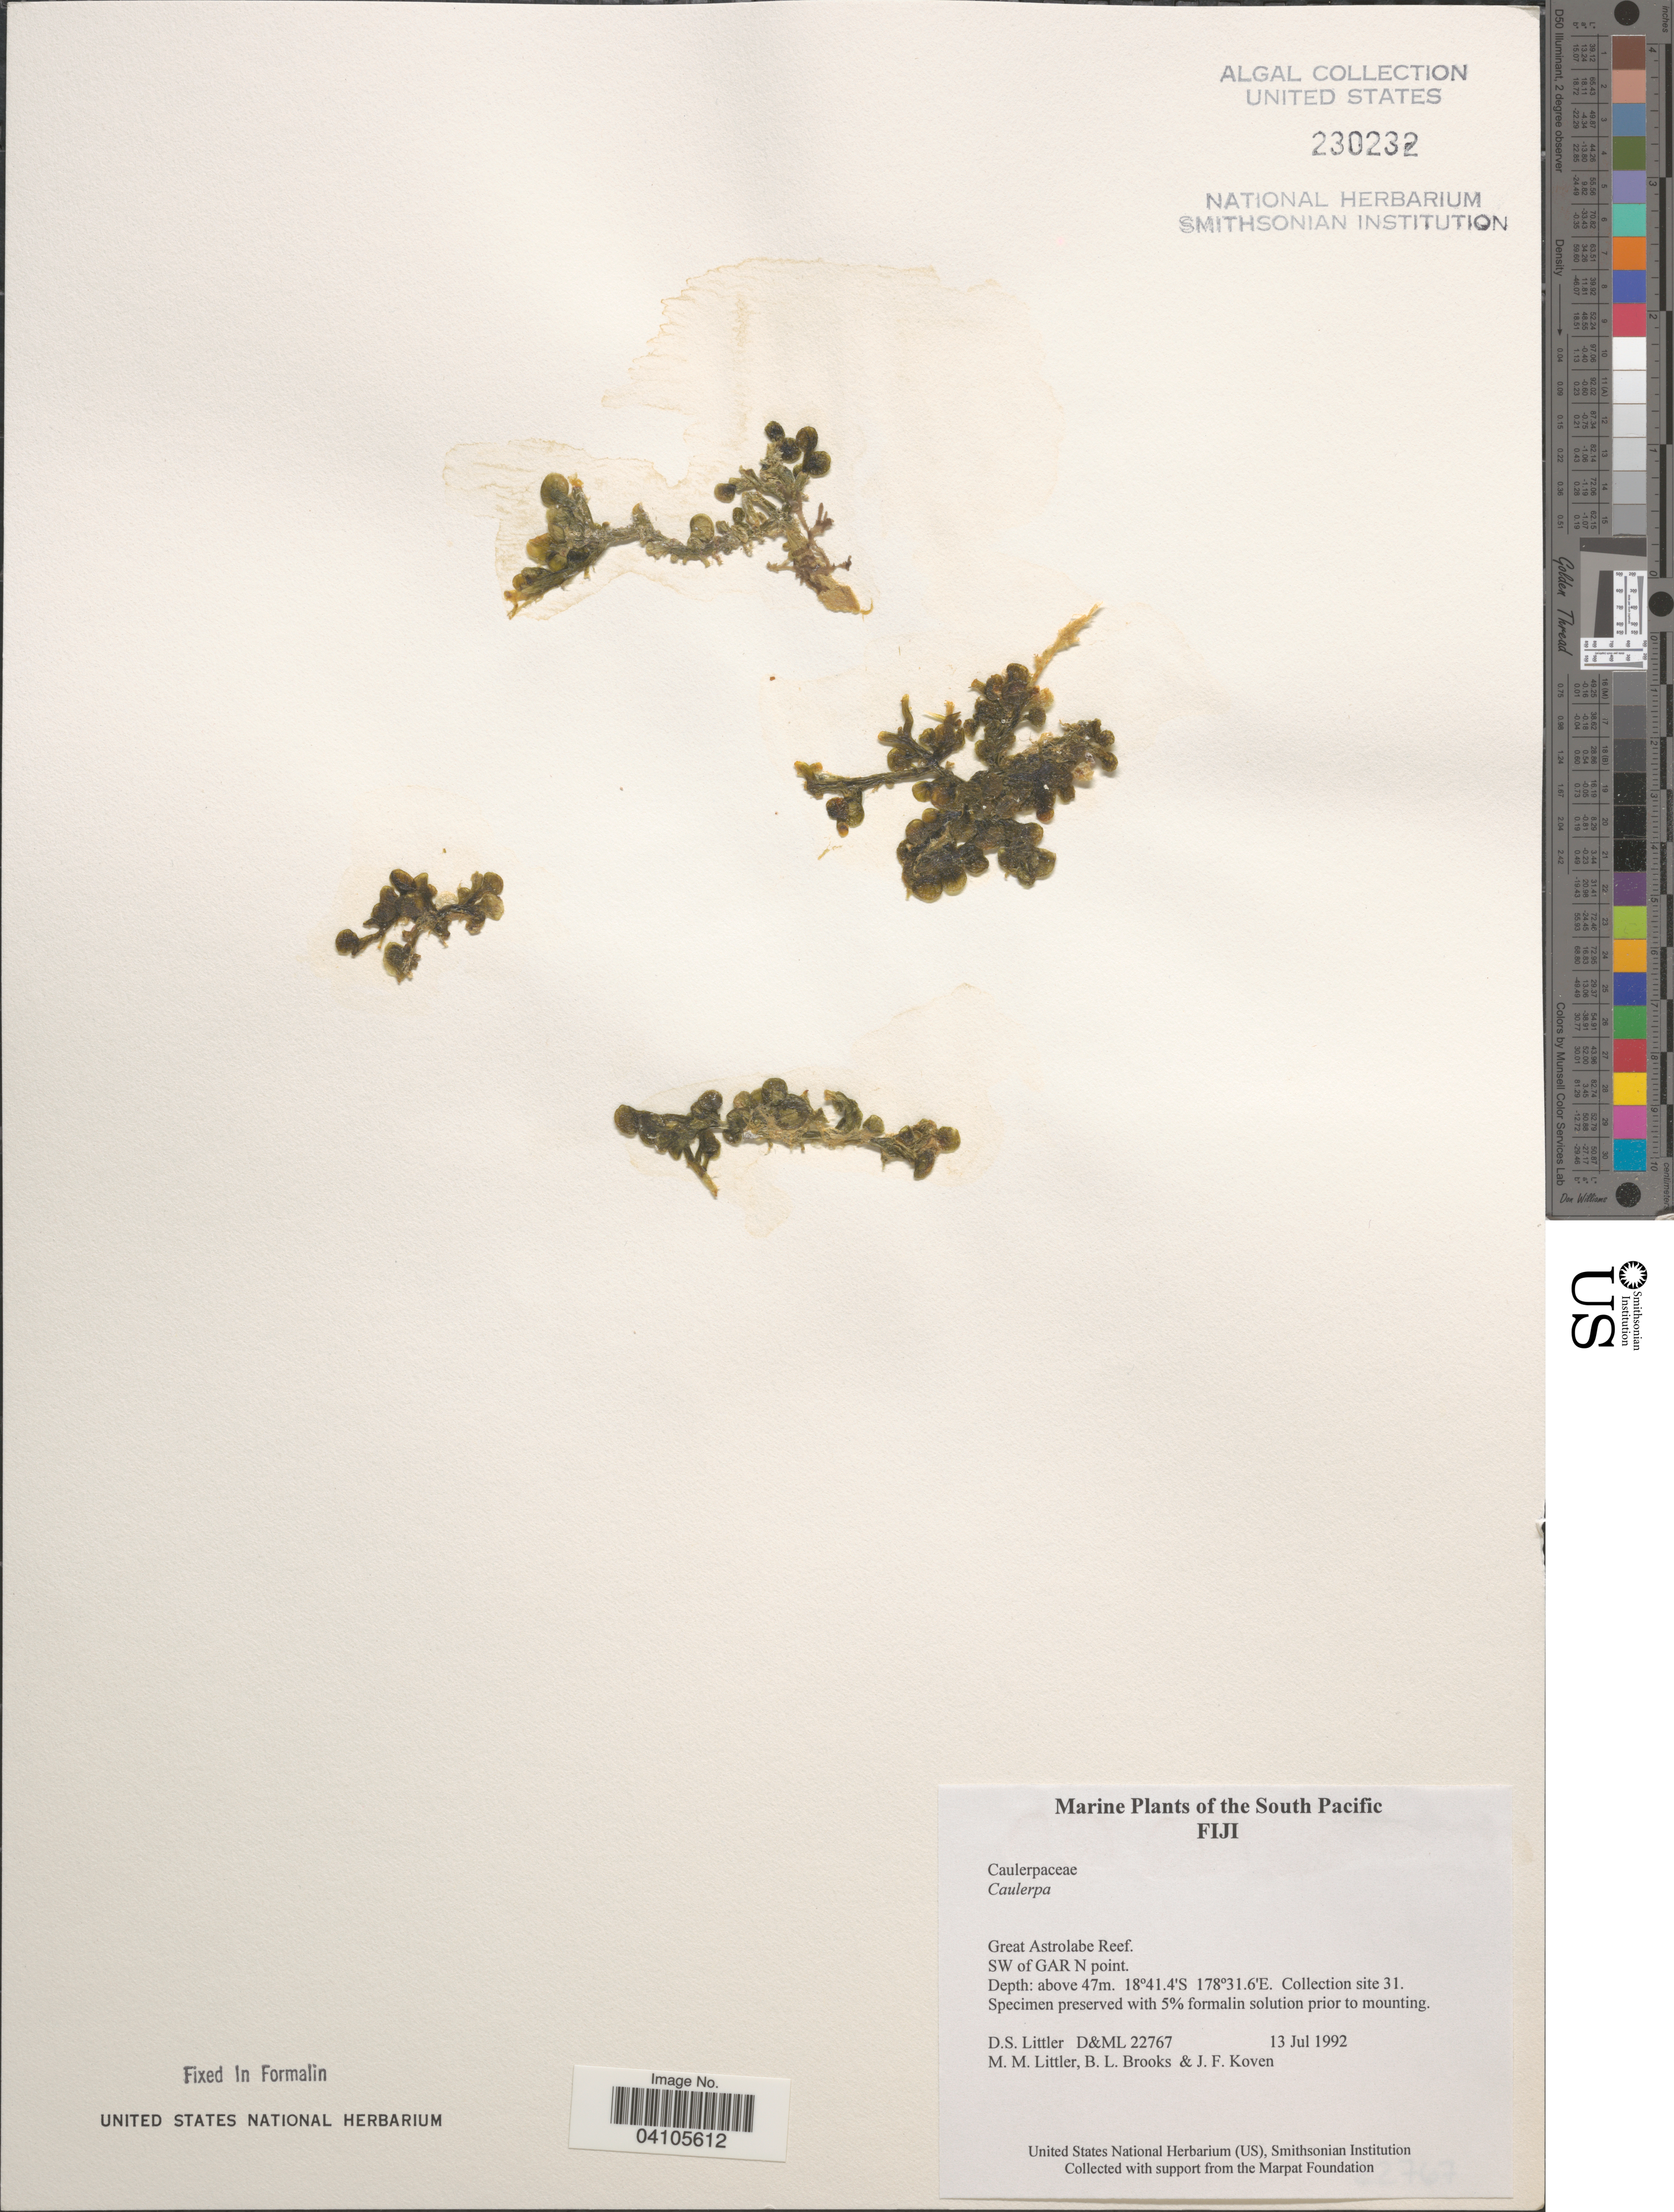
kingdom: Plantae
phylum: Chlorophyta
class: Ulvophyceae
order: Bryopsidales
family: Caulerpaceae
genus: Caulerpa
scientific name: Caulerpa sp.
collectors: D. S. Littler, B. Brooks & J. Koven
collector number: D&ML 22767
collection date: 1992-07-13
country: Fiji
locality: The South Pacific. Great Astrolabe Reef. SW of GAR N point. Site 31.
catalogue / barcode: US 230232